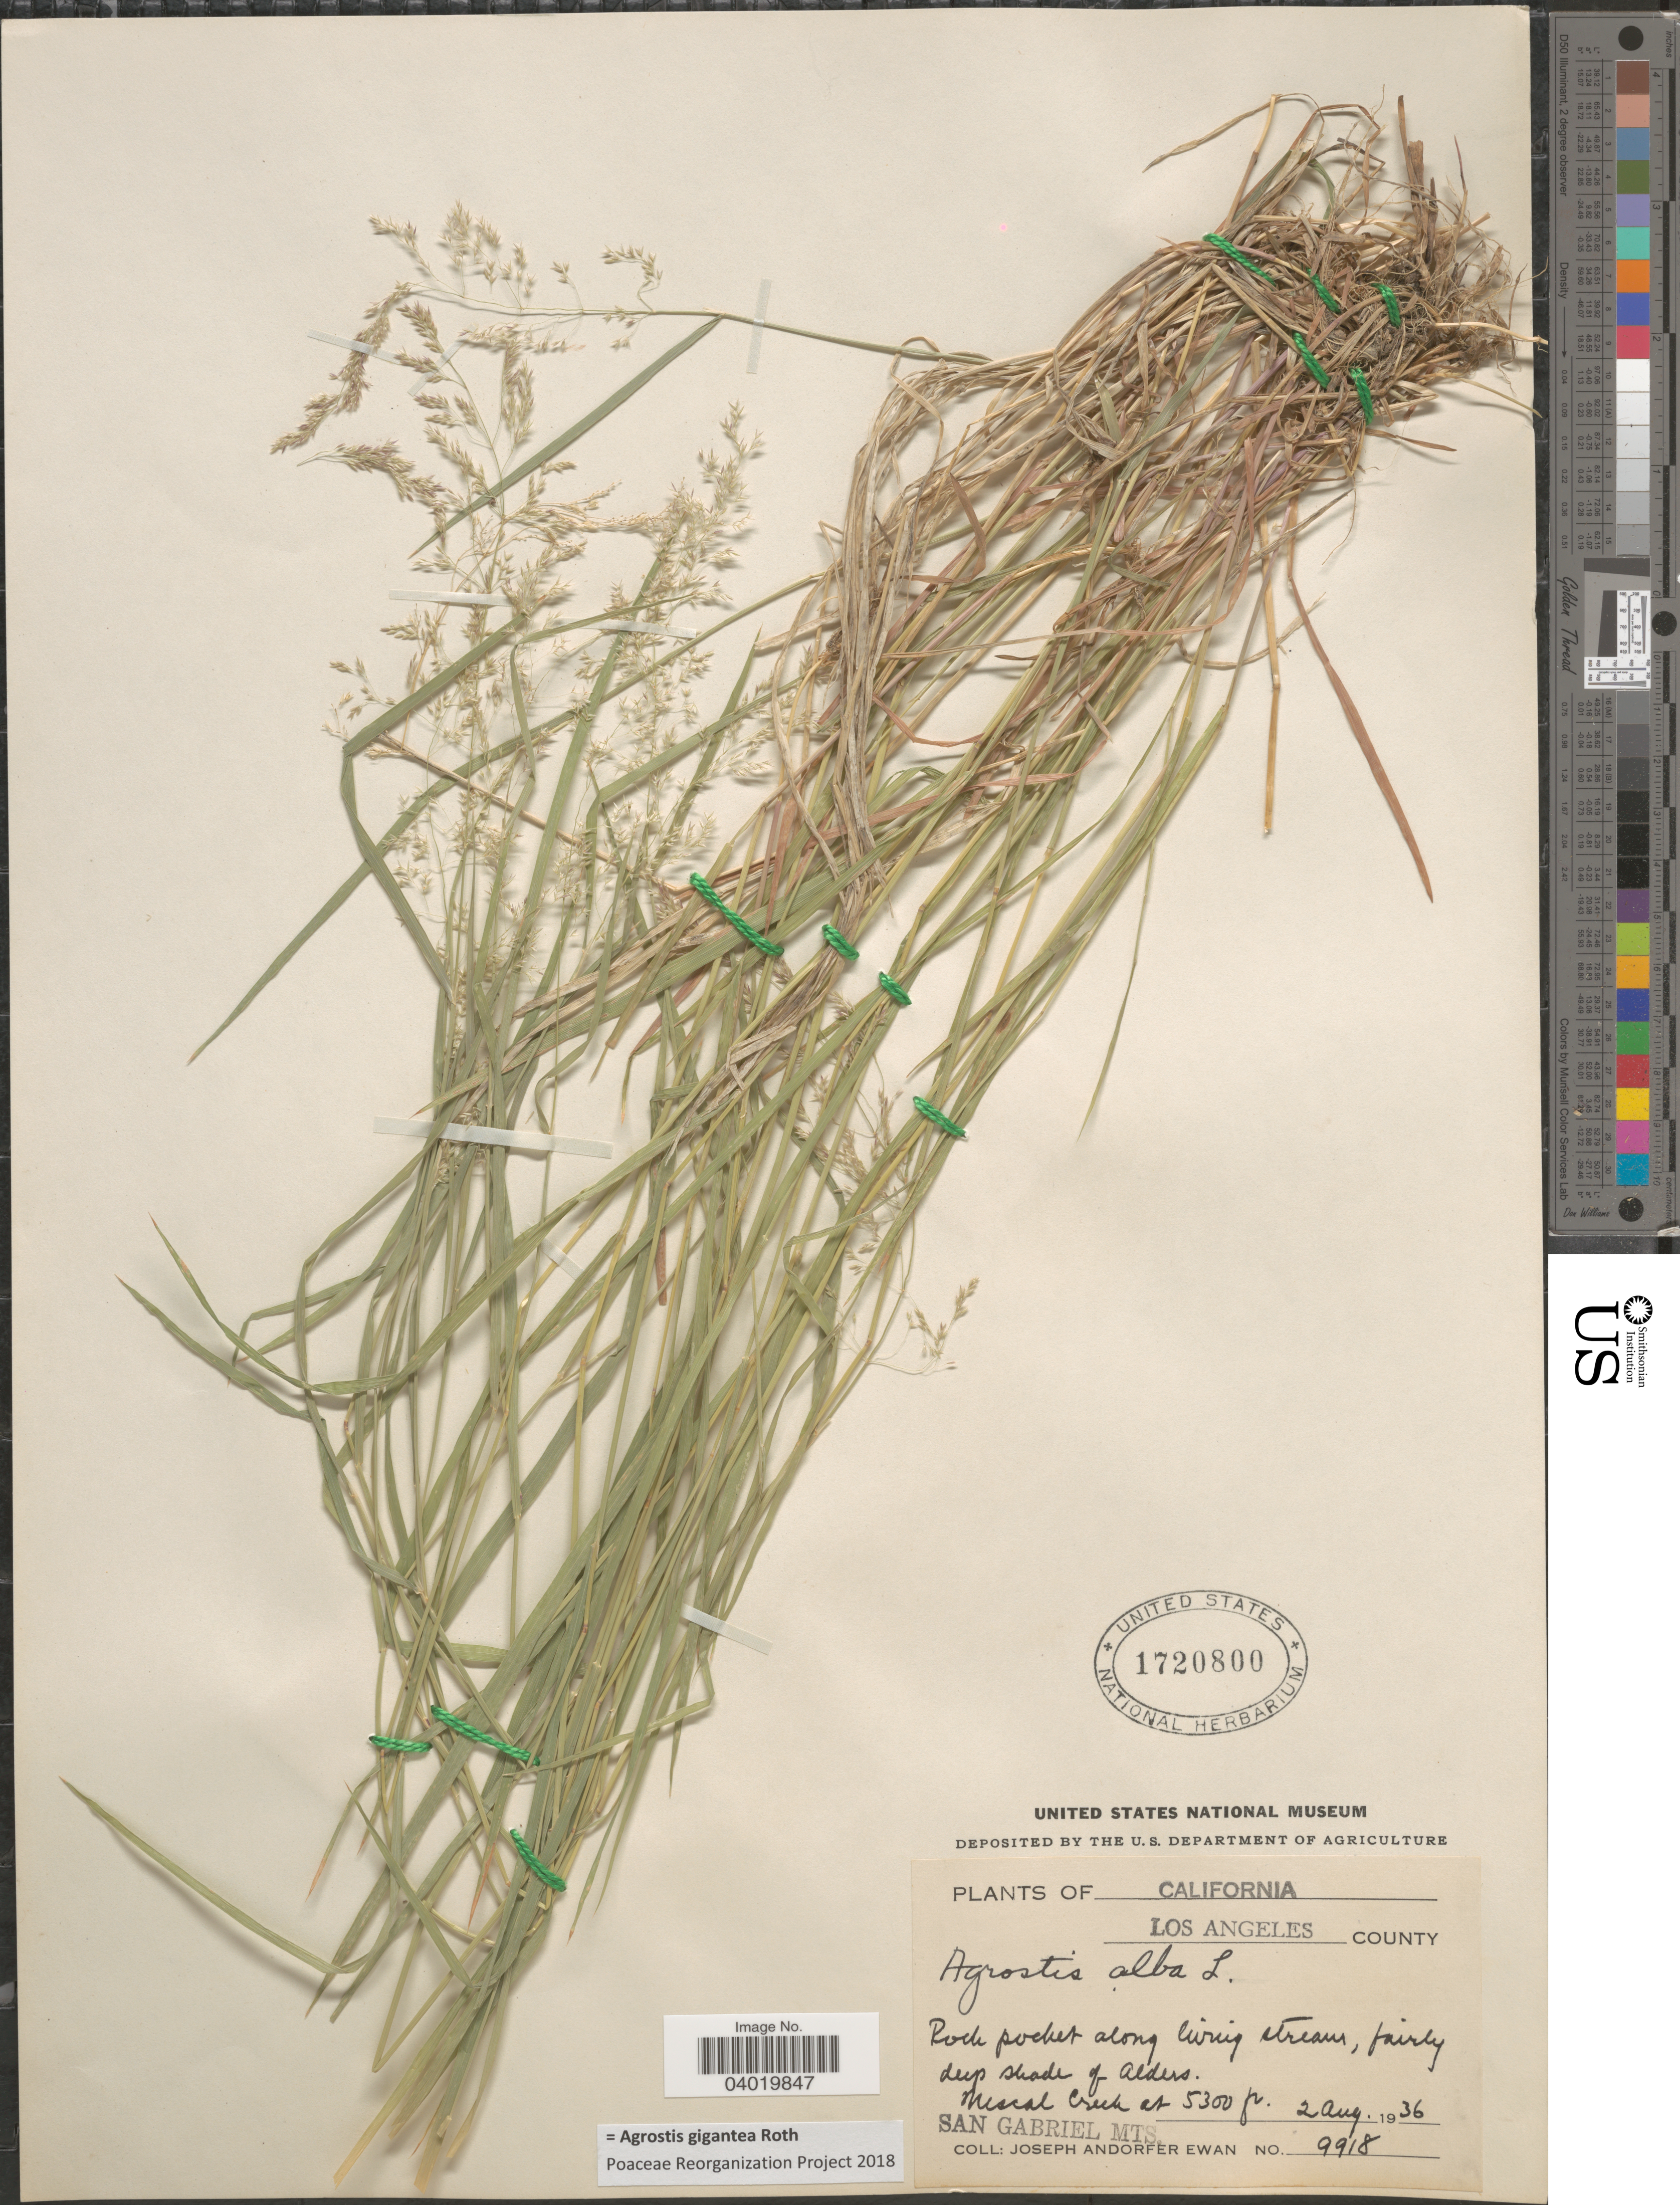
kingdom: Plantae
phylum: Tracheophyta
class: Liliopsida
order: Poales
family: Poaceae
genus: Agrostis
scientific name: Agrostis gigantea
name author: Roth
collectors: J. A. Ewan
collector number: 9918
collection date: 1936-08-02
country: United States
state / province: California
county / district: Los Angeles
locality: Los Angeles County. Rock pocket along living streams, fairly deep shade of Alders. Mescal Creek. San Gabriel Mts.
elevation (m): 1615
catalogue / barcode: US 1720800